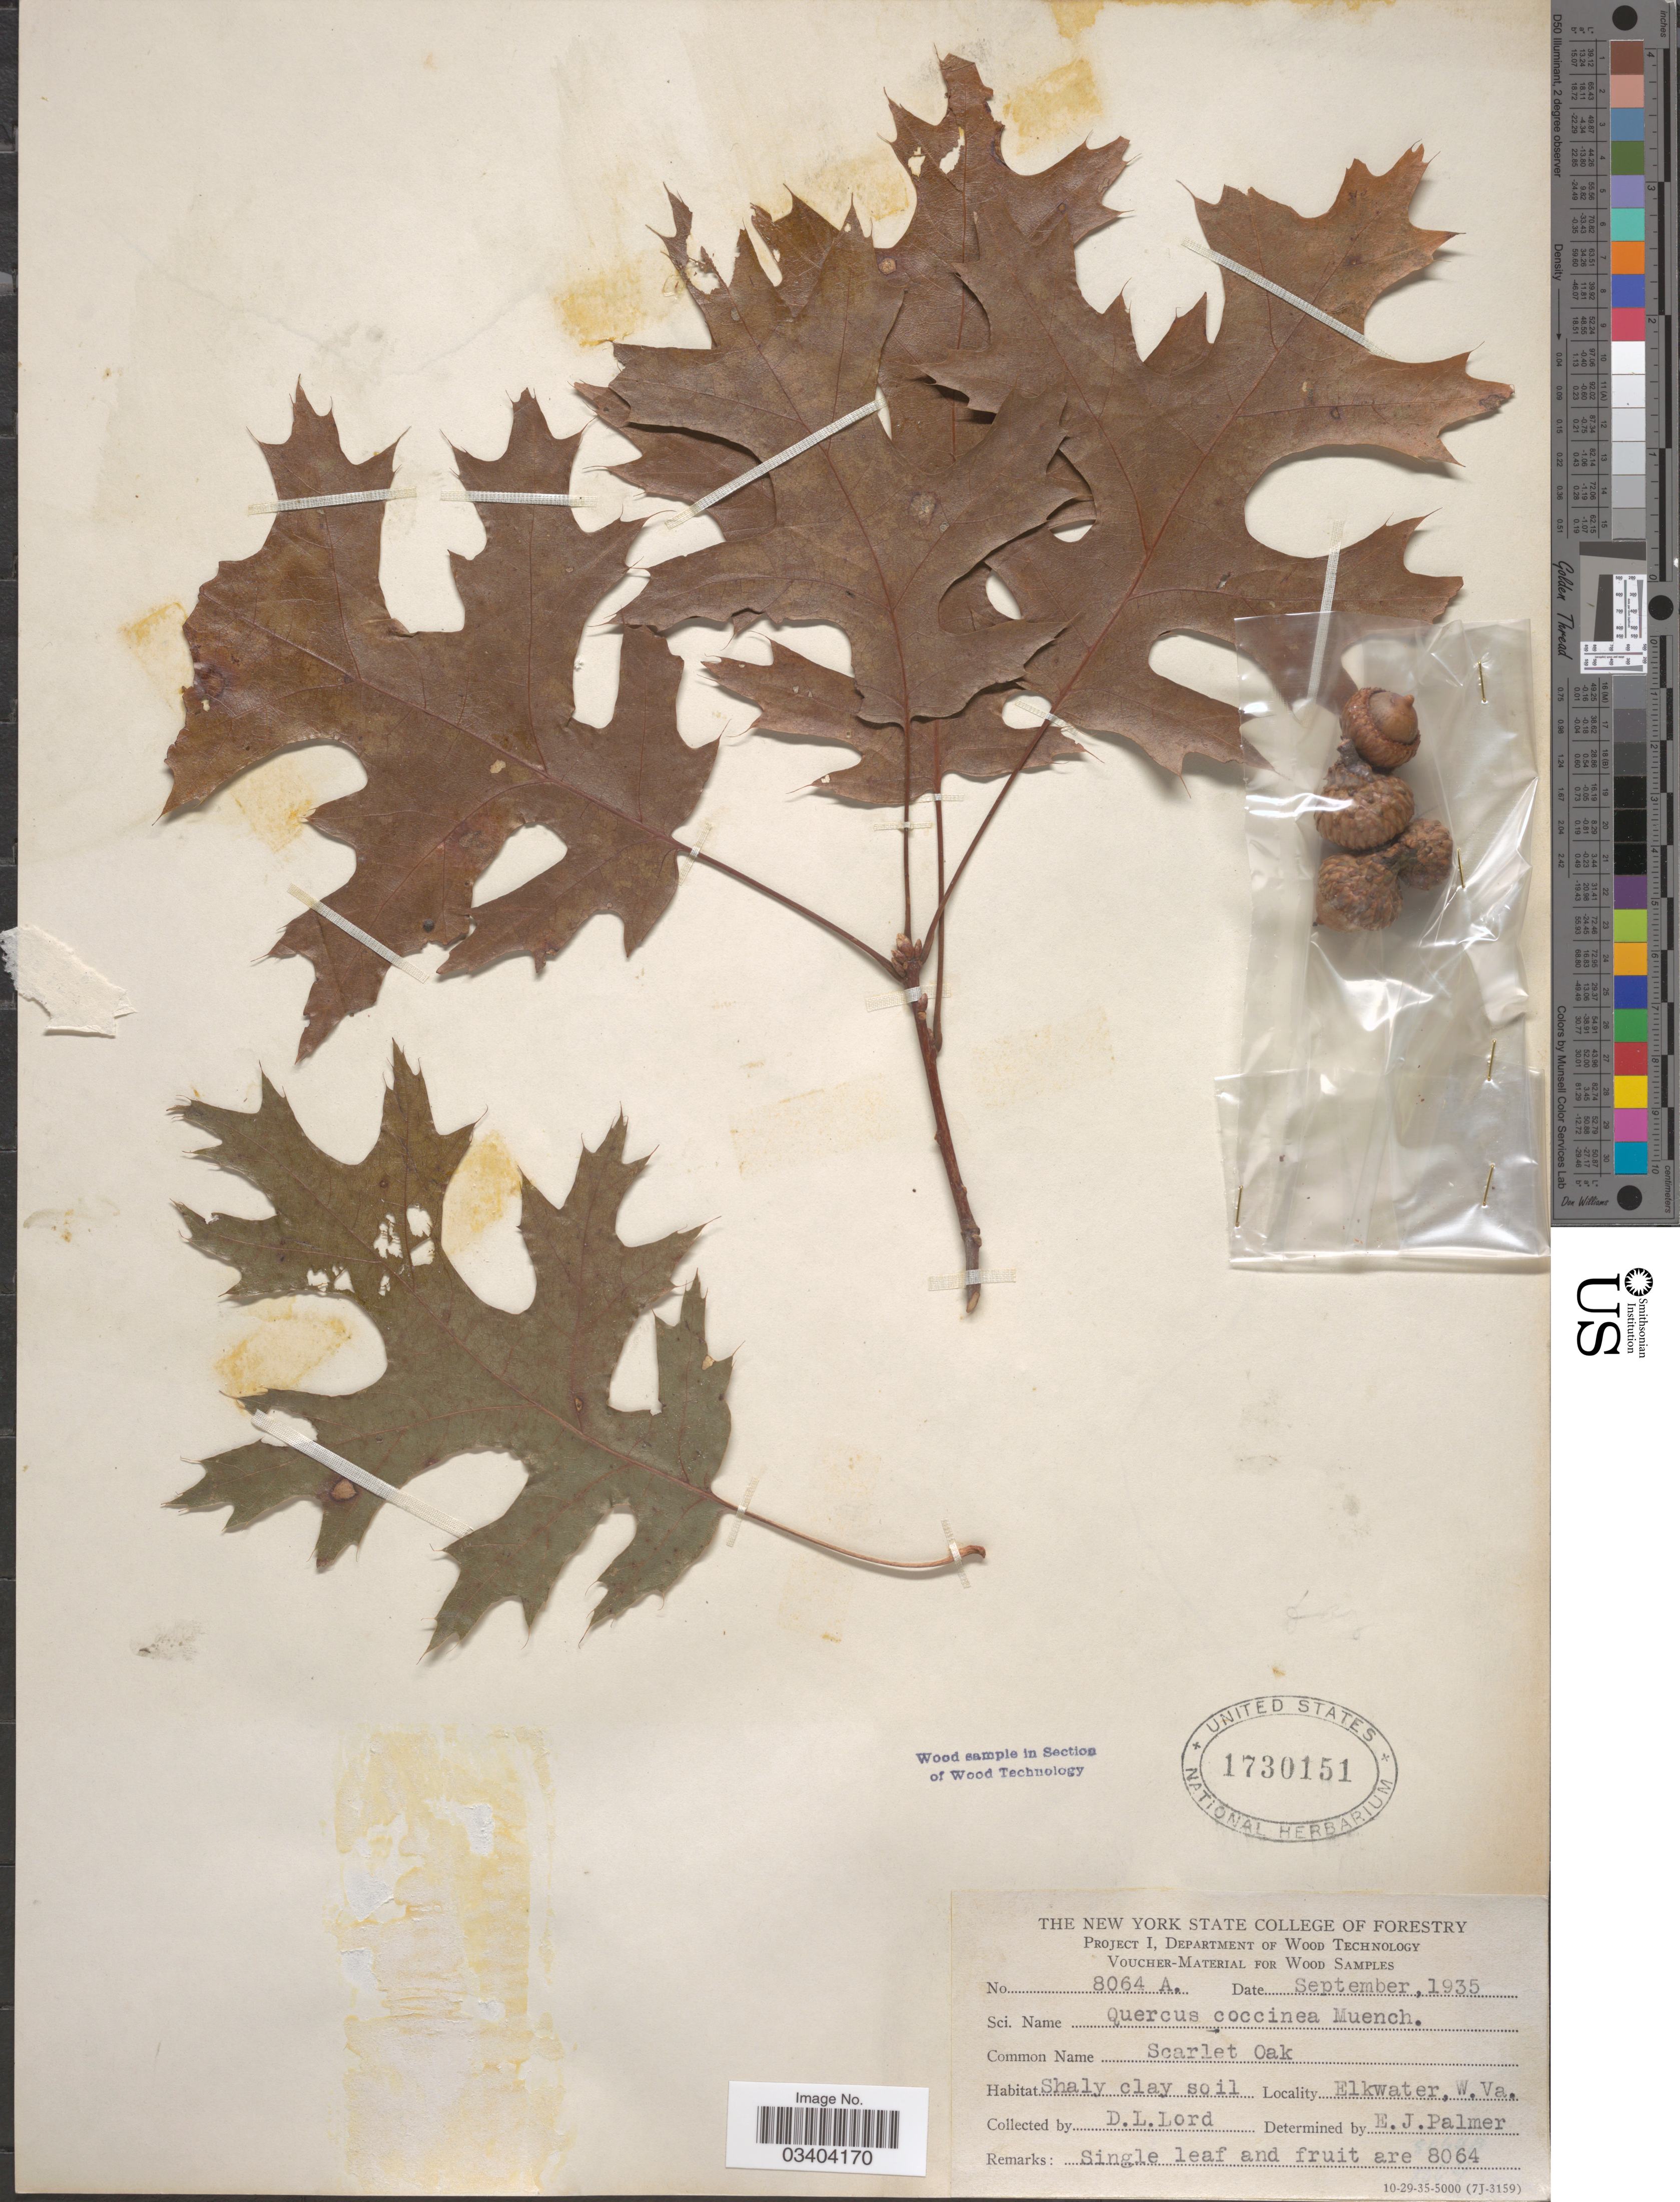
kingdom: Plantae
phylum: Tracheophyta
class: Magnoliopsida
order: Fagales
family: Fagaceae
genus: Quercus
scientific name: Quercus coccinea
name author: Münchh.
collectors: D. Lord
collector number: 8064 A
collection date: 1935-09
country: United States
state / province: West Virginia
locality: Elkwater.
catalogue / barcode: US 1730151